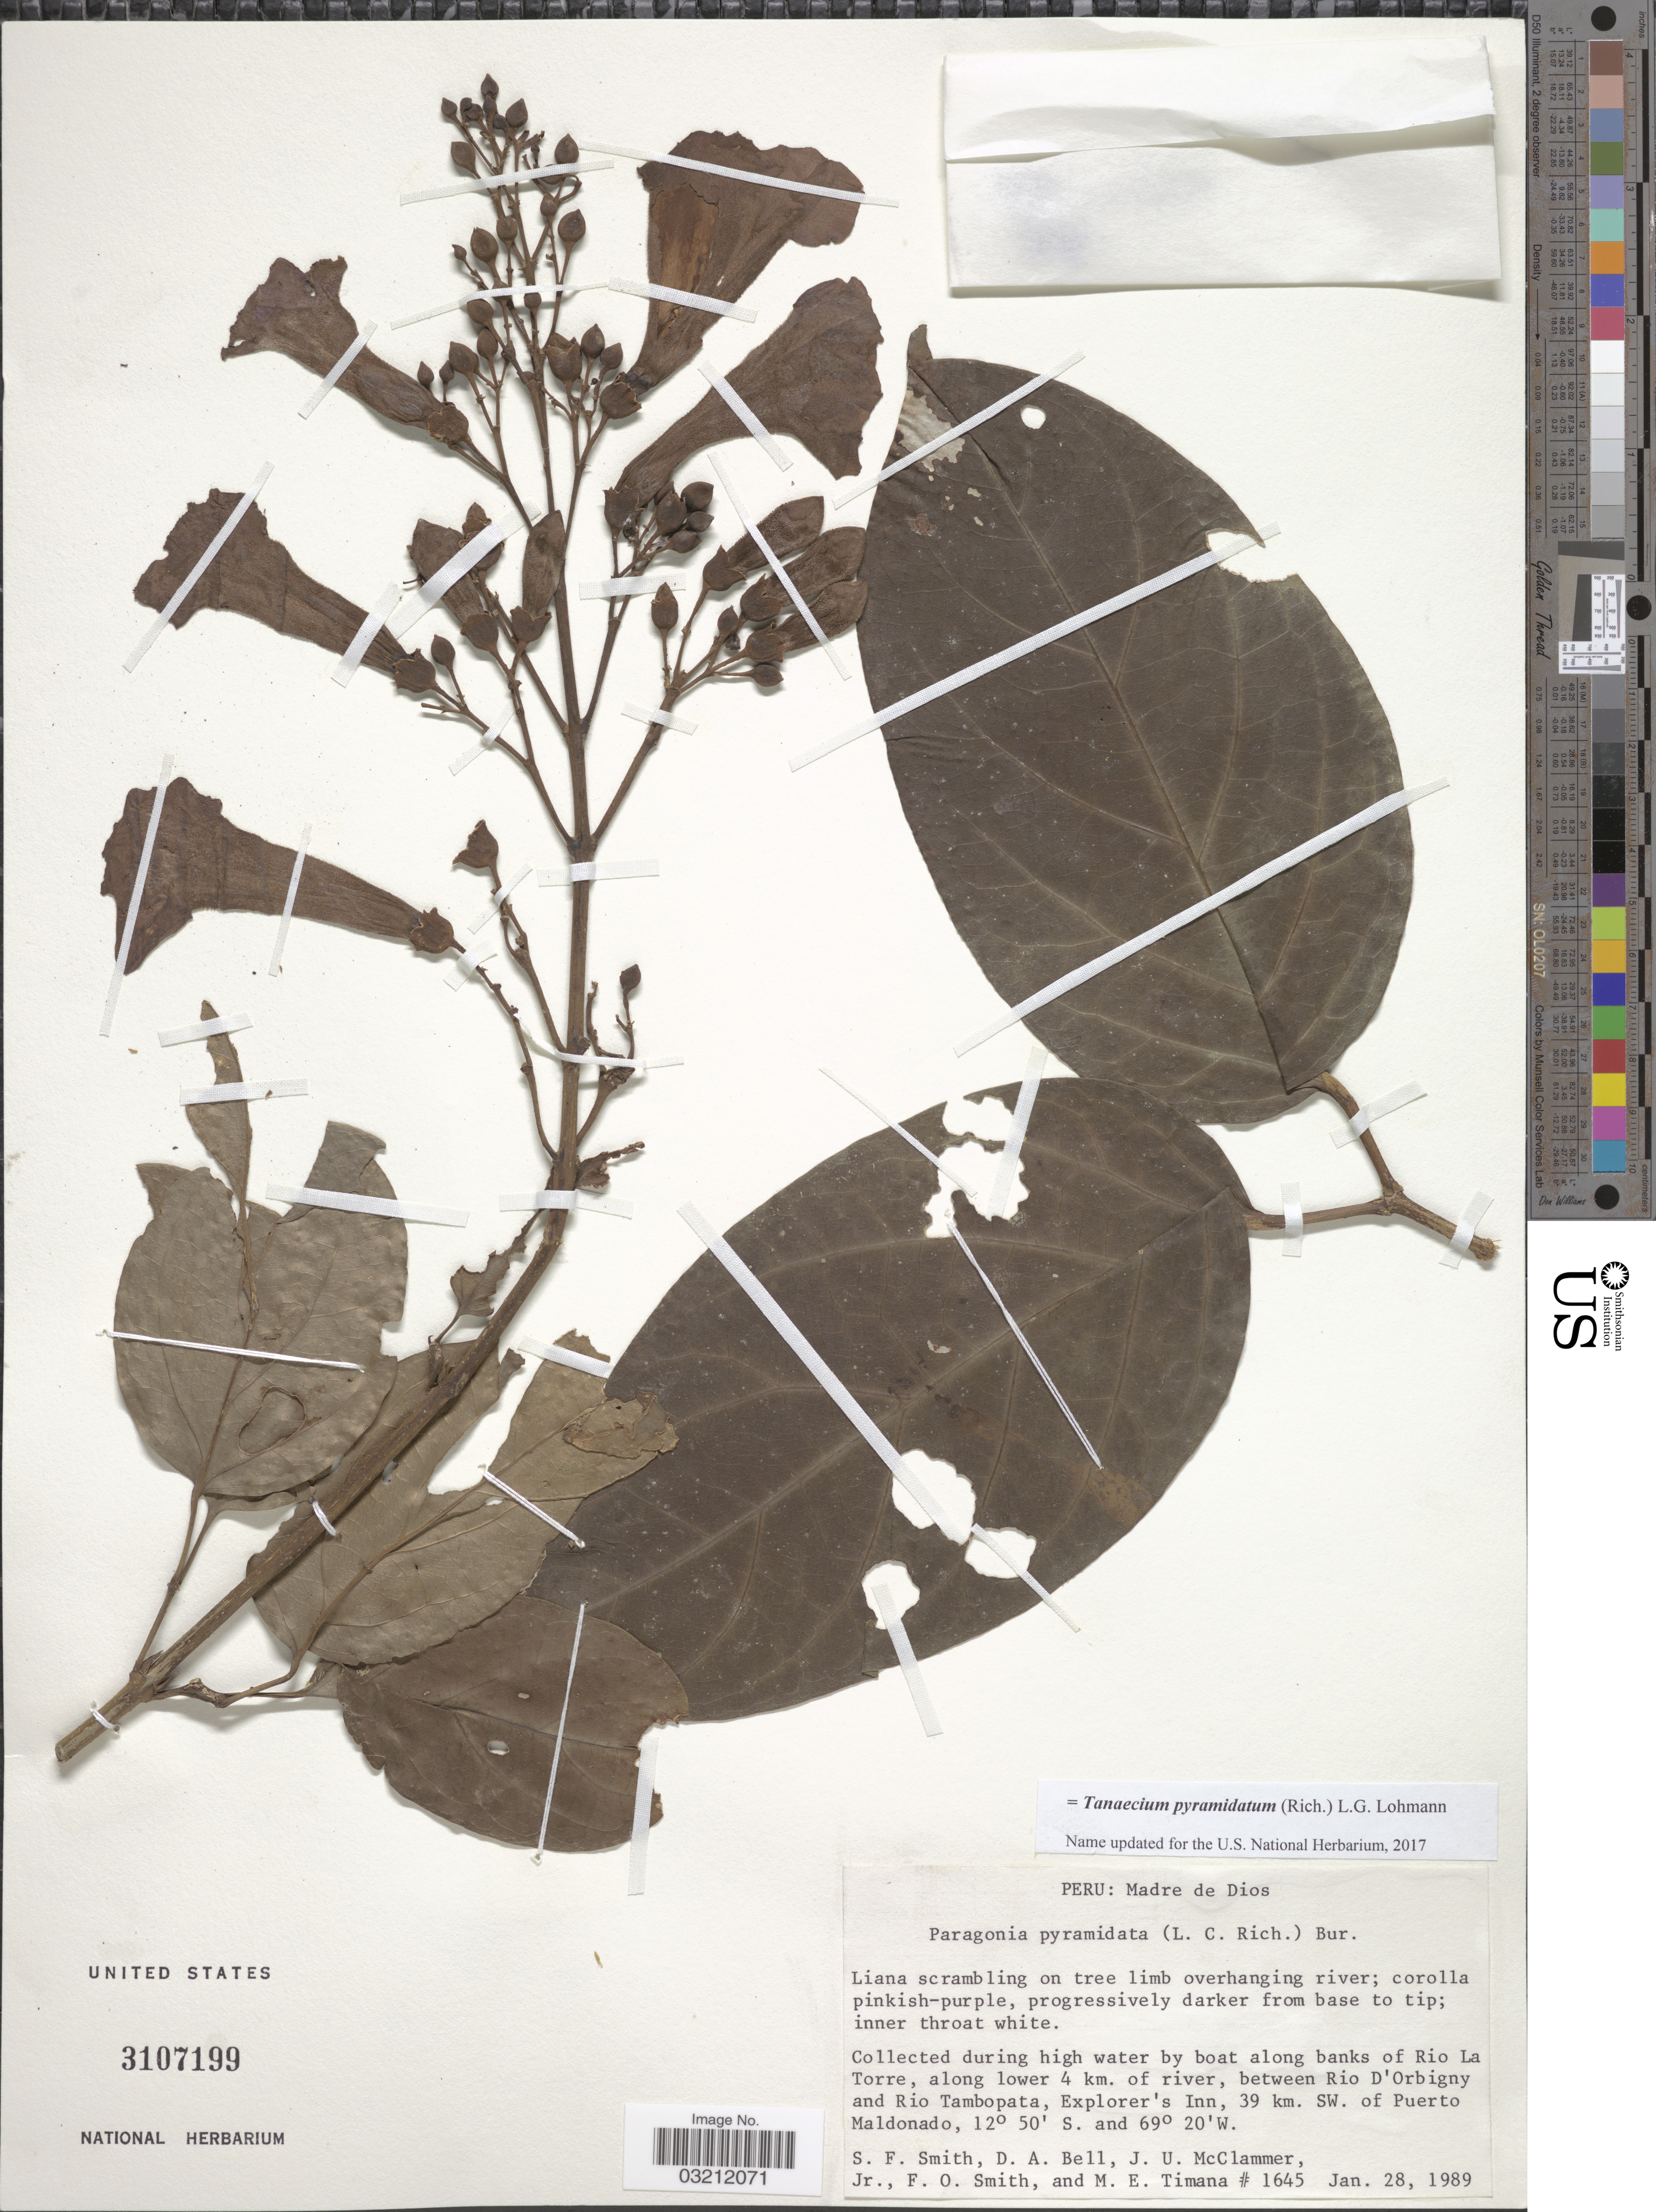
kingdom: Plantae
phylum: Tracheophyta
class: Magnoliopsida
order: Lamiales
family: Bignoniaceae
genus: Tanaecium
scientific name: Tanaecium pyramidatum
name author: (Rich.) L.G. Lohmann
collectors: S.F. Smith, D. A. Bell, J. McClammer Jr. & F. Smith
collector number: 1645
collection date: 1989-01-28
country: Peru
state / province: Madre de Dios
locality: Along banks of Rio La Torre, along lower 4 km. of river, between Rio D'Orbigny and Rio Tambopata, Explorer's Inn, 39 km. SW. of Puerto Maldonado.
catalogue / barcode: US 3107199